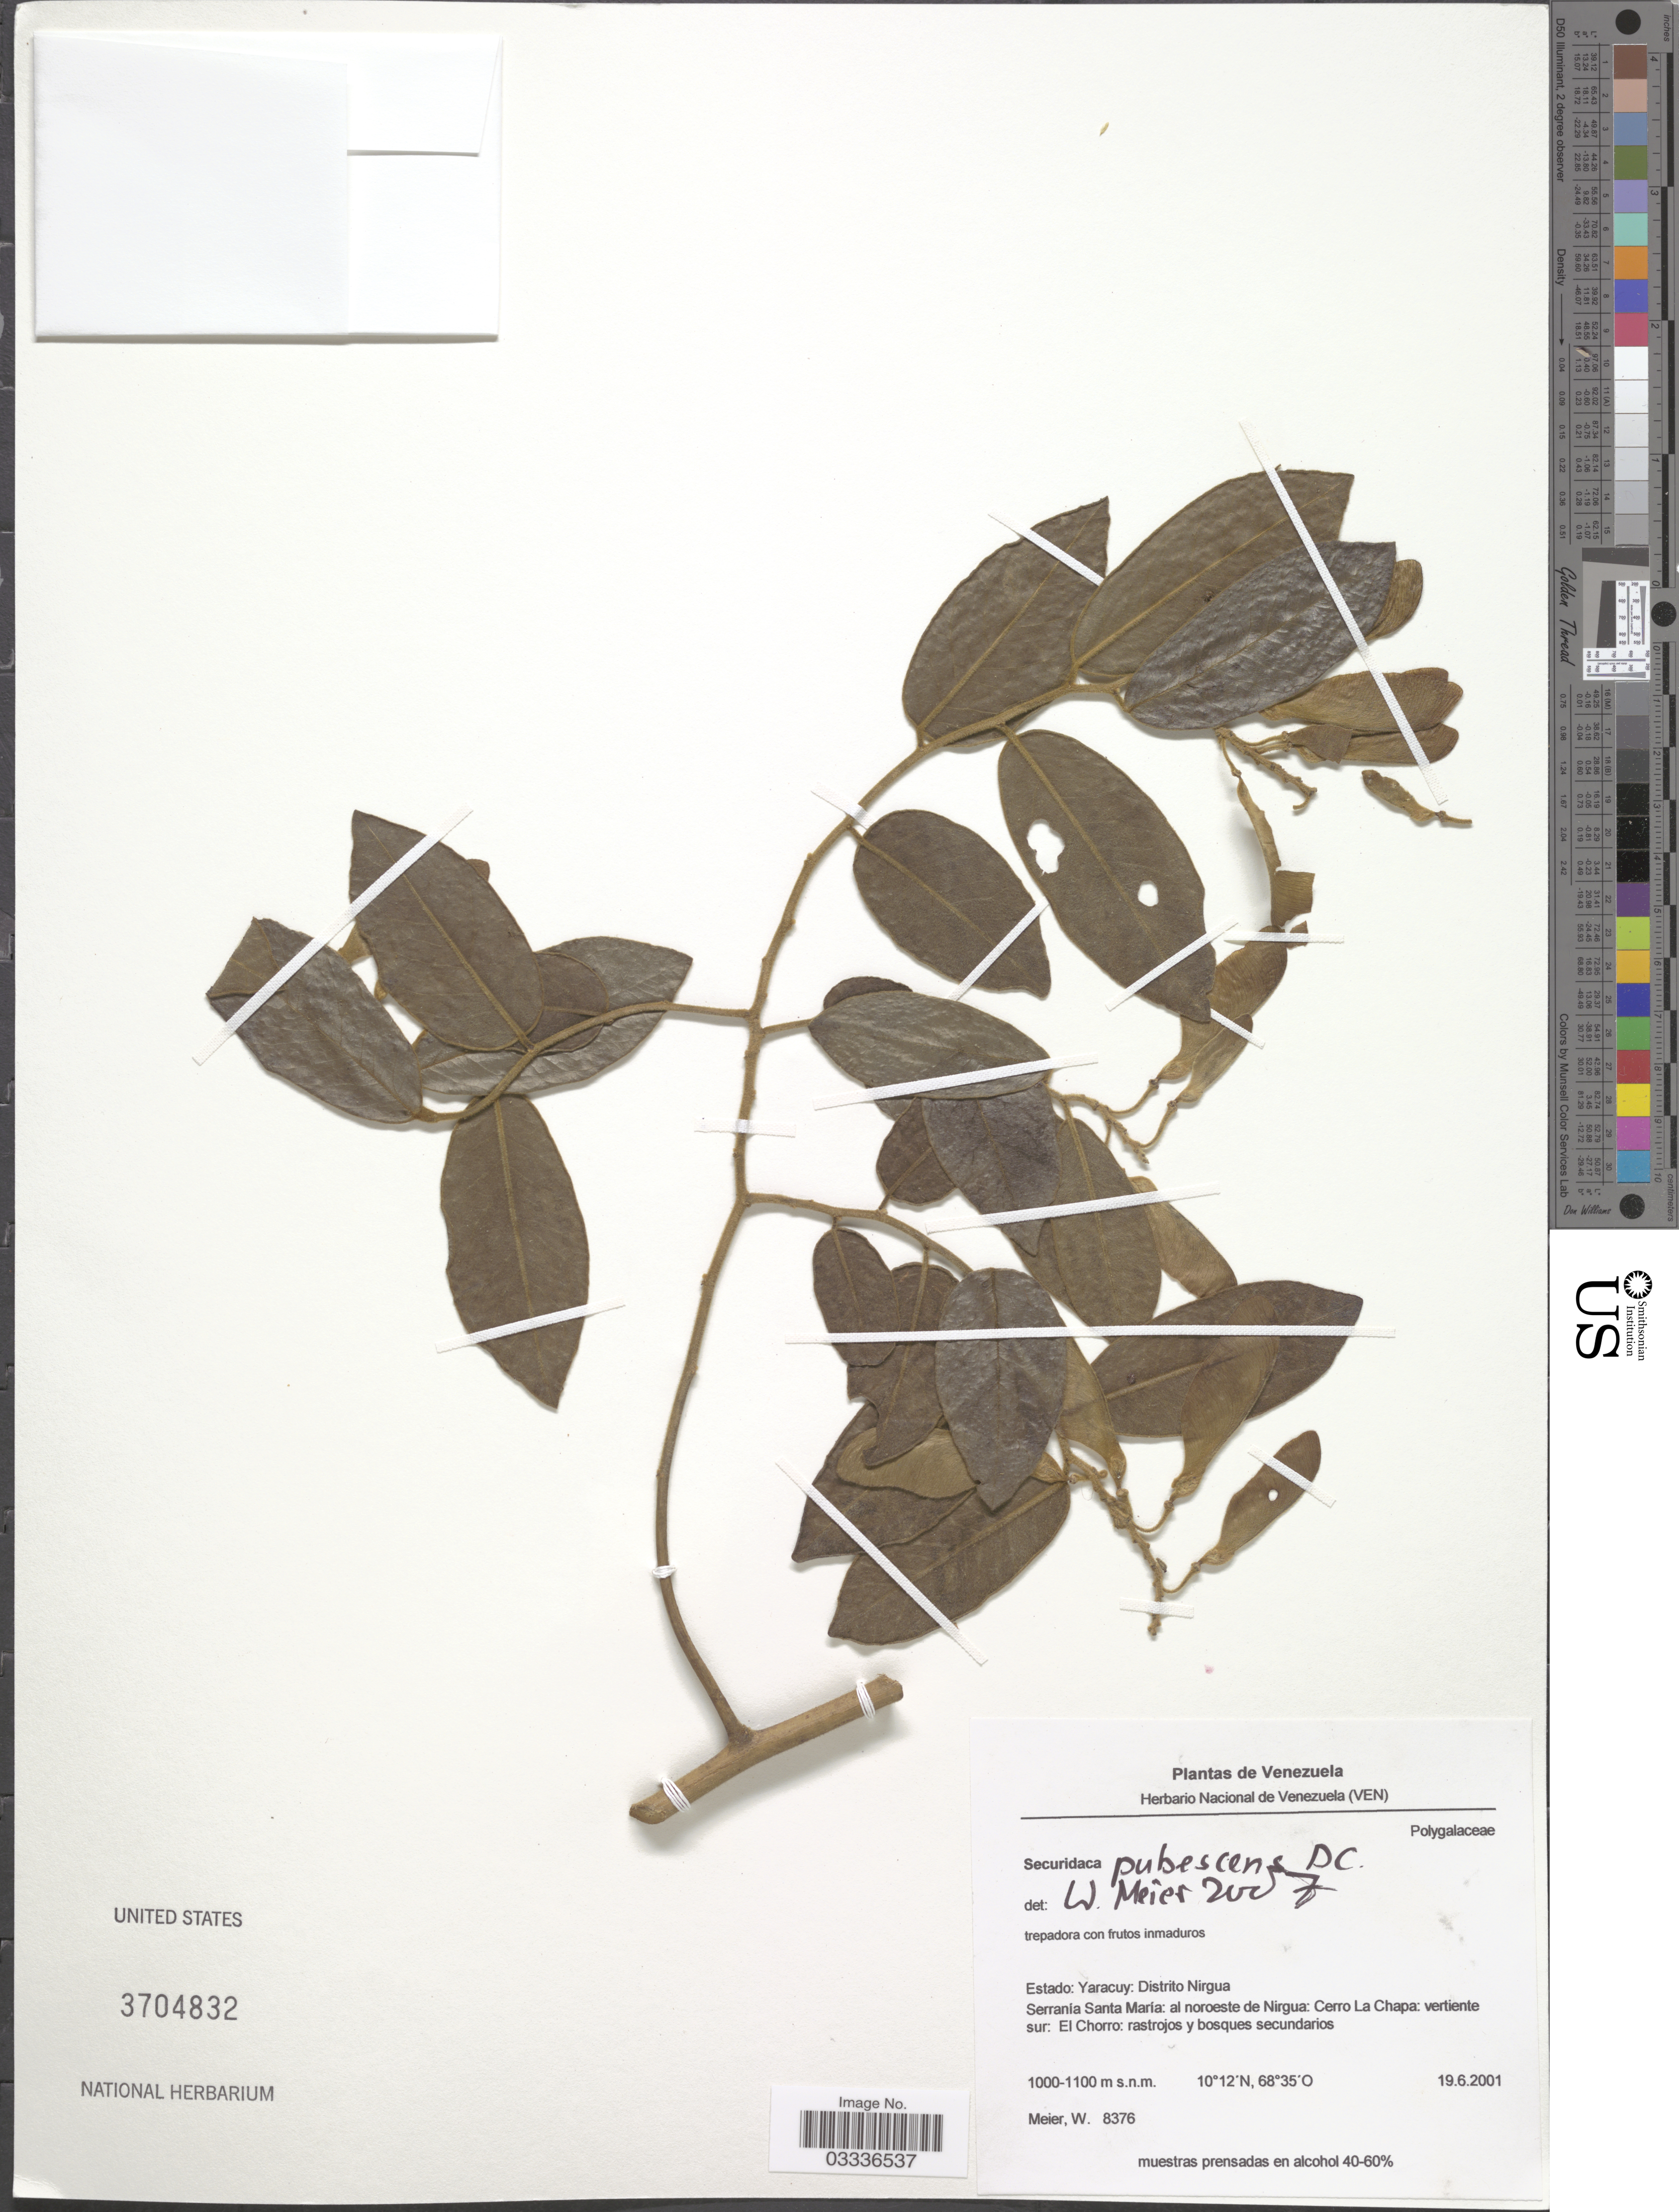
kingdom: Plantae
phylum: Tracheophyta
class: Magnoliopsida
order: Fabales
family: Polygalaceae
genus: Securidaca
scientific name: Securidaca pubescens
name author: DC.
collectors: W. Meier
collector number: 8376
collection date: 2001-06-19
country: Venezuela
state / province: Yaracuy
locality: Distrito Nirgua. Serranía Santa María: al noroeste de Nirgua: Cerro La Chapa: vertiente sur: El Chorro.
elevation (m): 1000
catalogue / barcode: US 3704832